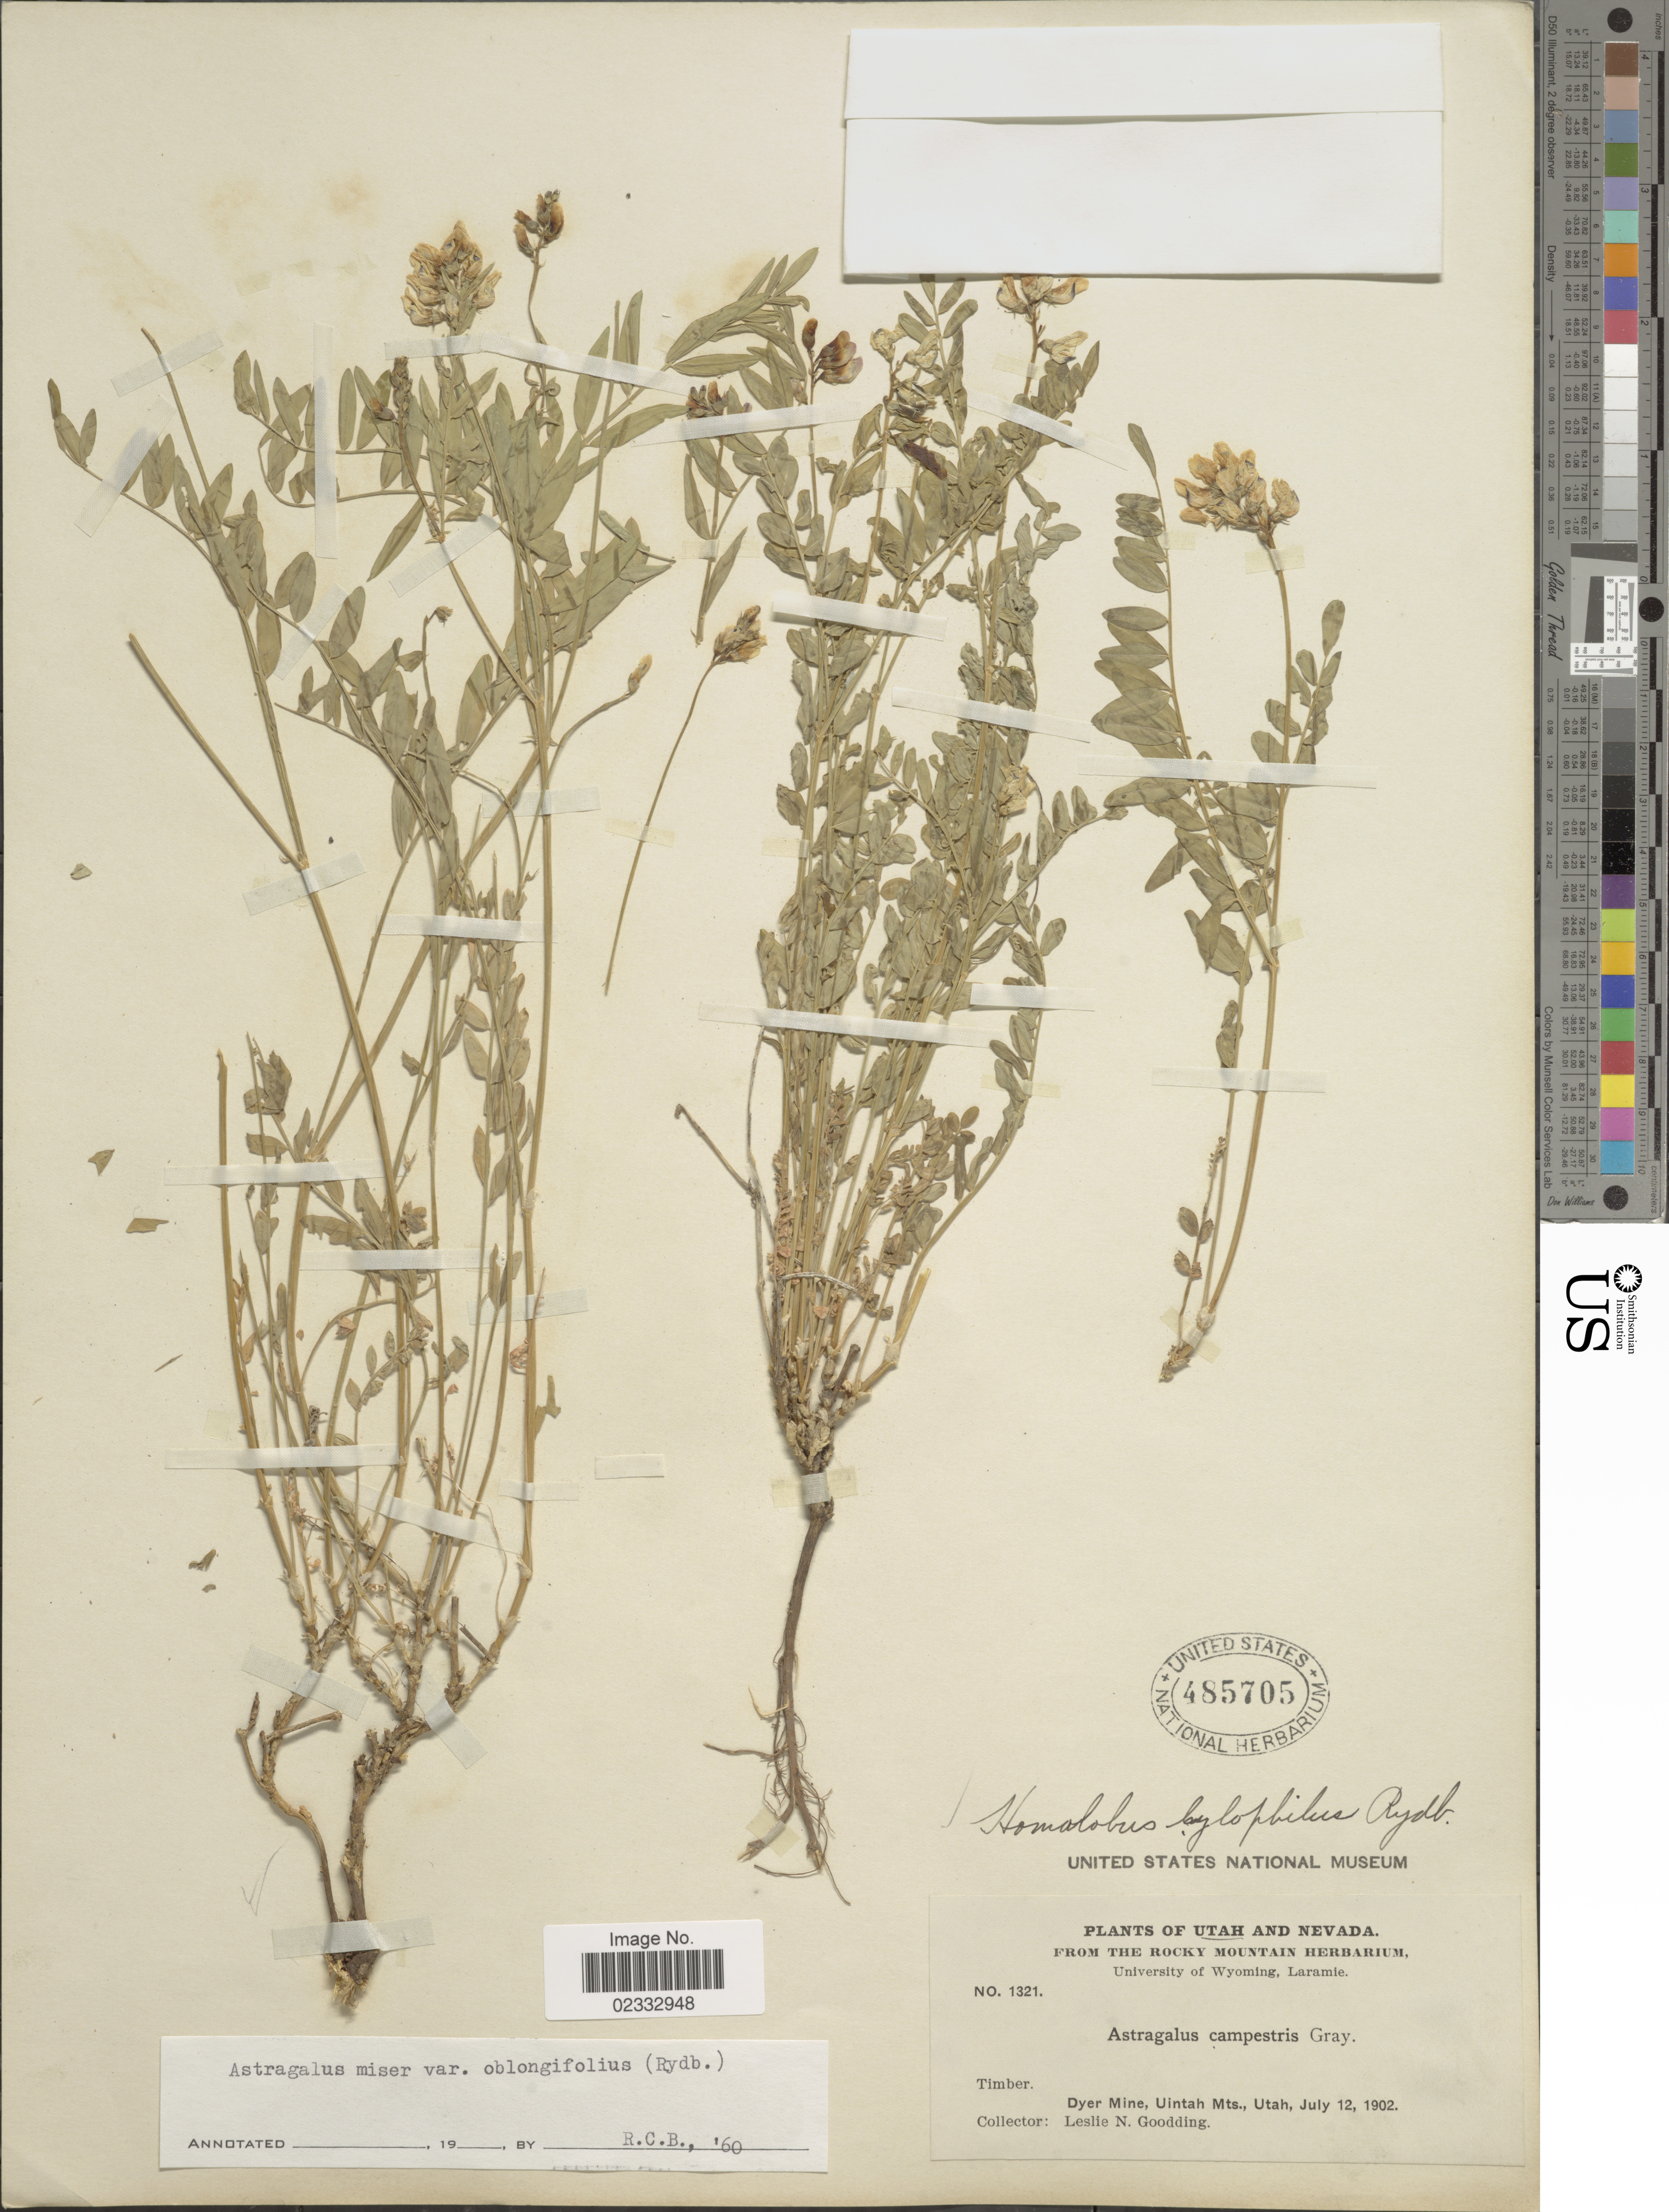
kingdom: Plantae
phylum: Tracheophyta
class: Magnoliopsida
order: Fabales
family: Fabaceae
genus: Astragalus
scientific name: Astragalus miser var. oblongifolius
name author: (Rydb.) Cronq.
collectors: L. N. Goodding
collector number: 1321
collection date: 1902-07-12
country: United States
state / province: Utah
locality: Dyer Mine, Uintah Mts.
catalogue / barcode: US 485705